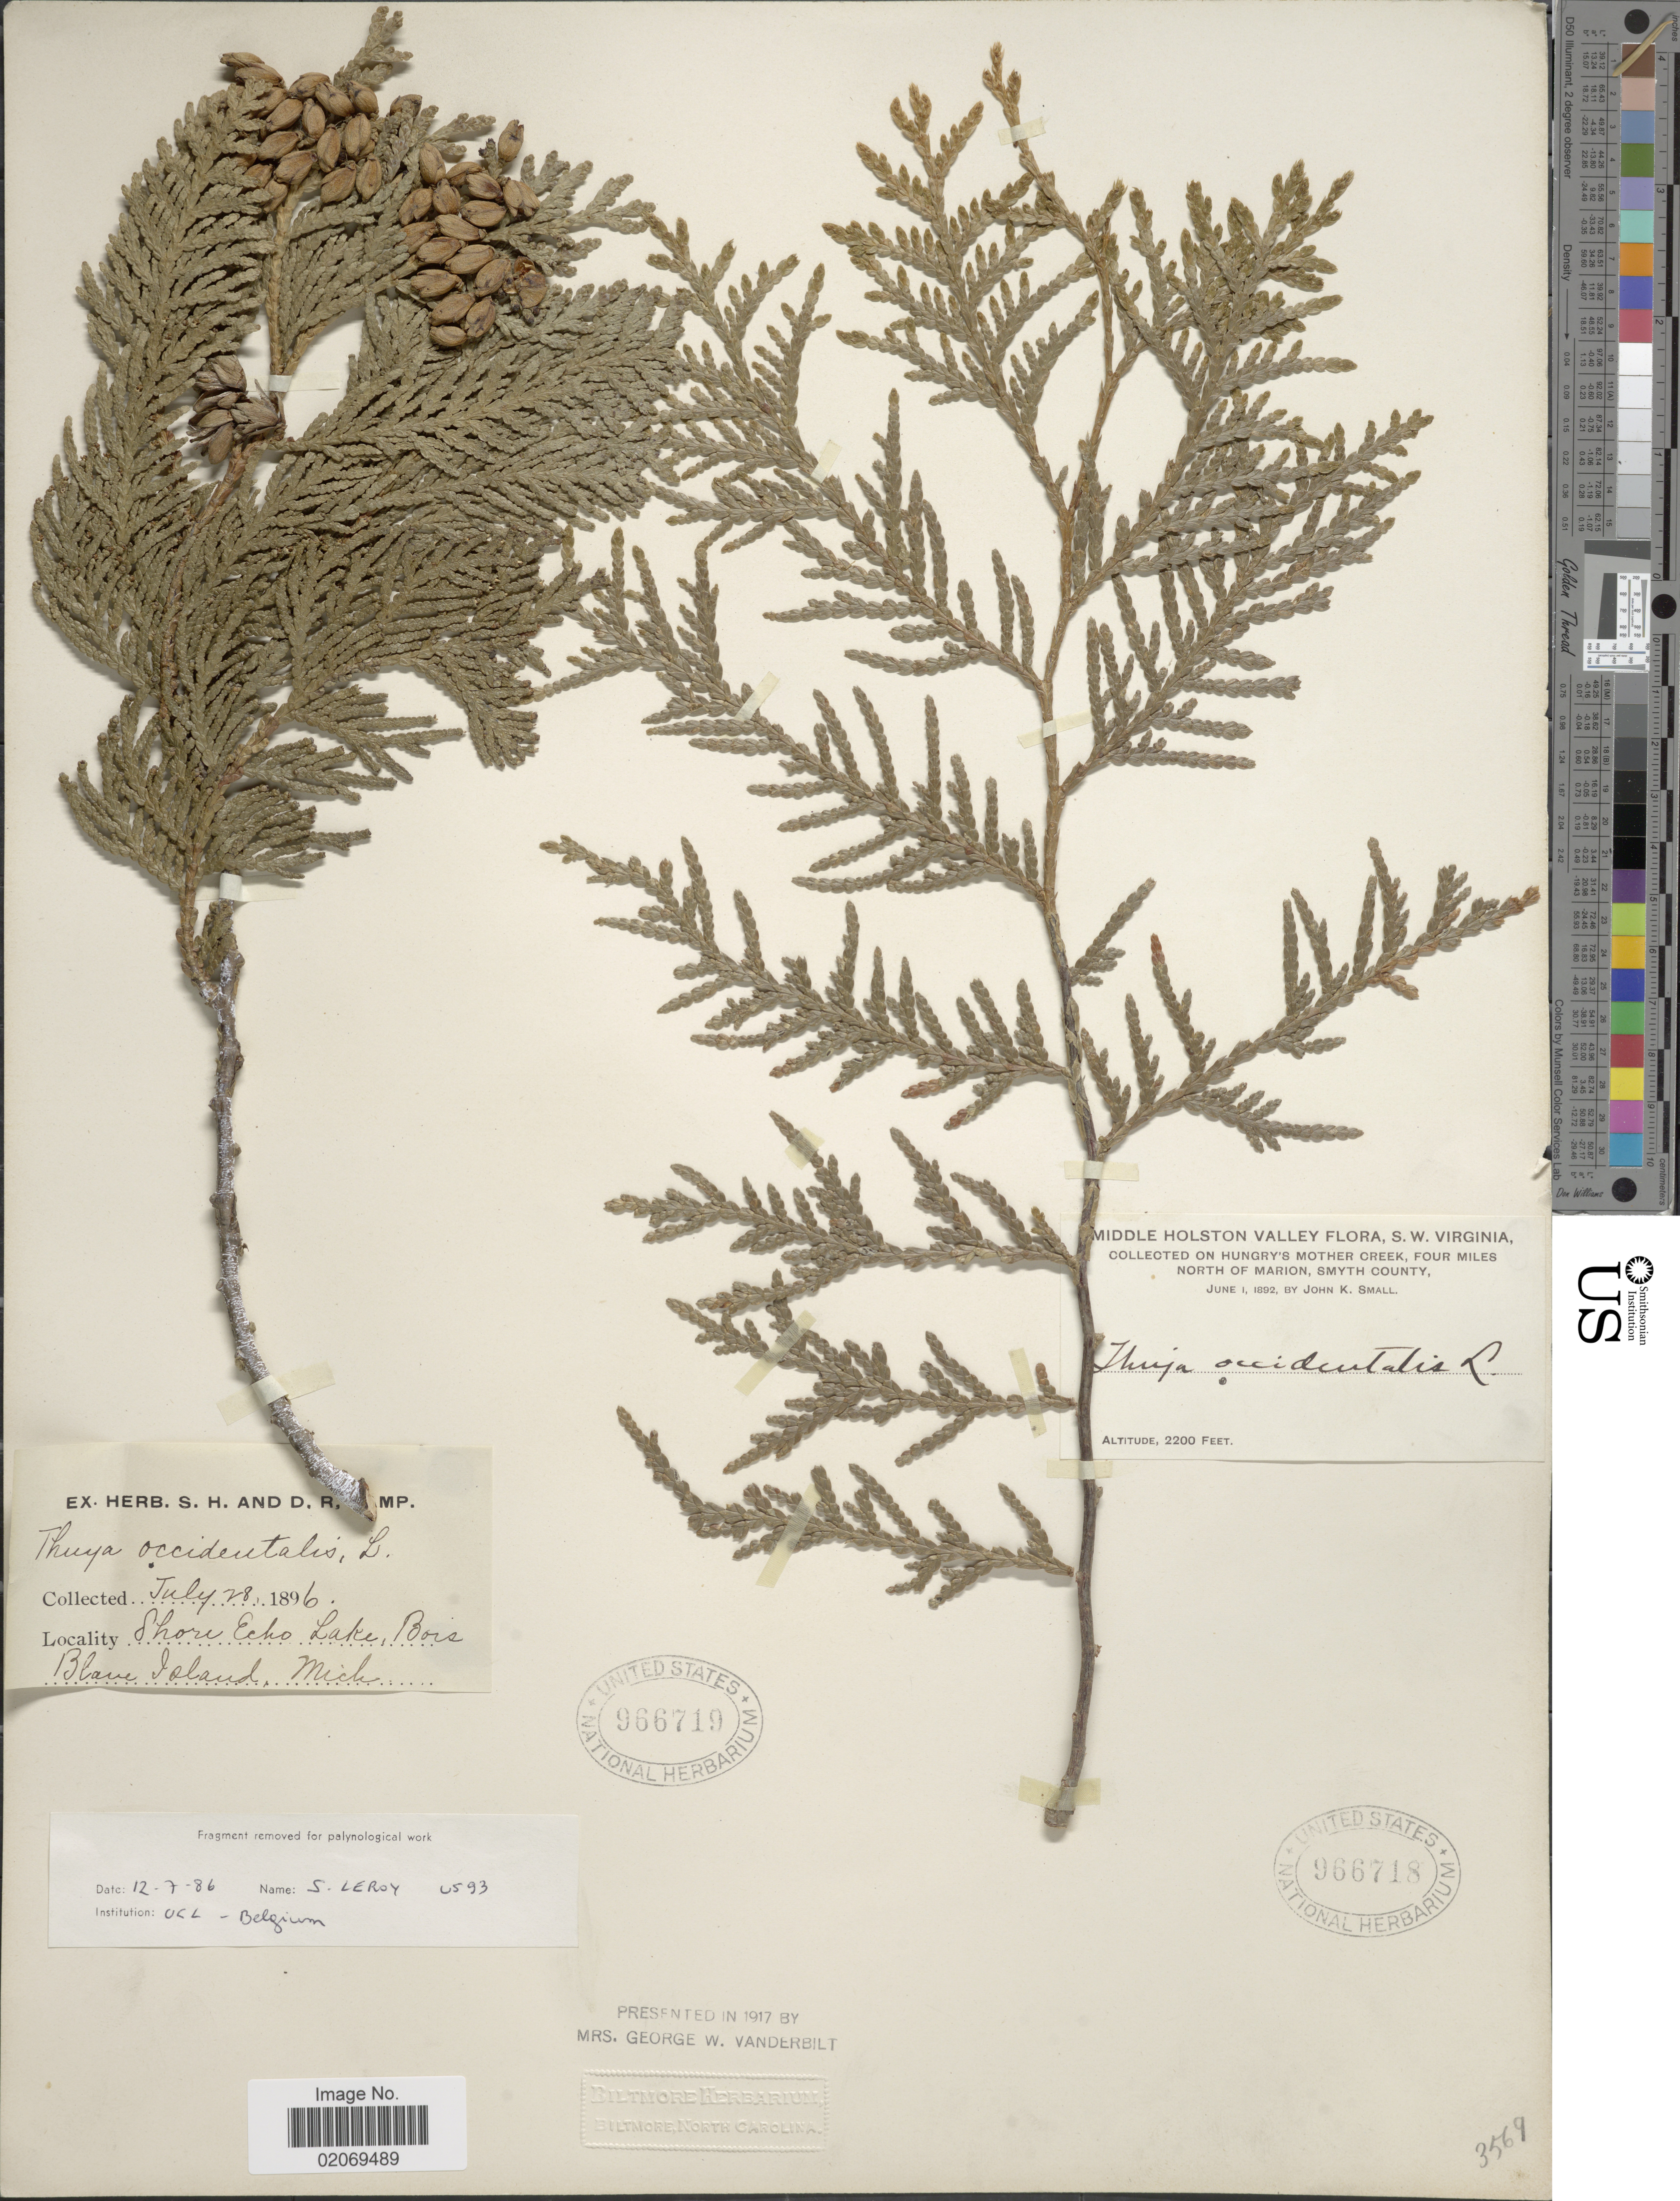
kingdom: Plantae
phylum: Tracheophyta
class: Pinopsida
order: Pinales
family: Cupressaceae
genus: Thuja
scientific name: Thuja occidentalis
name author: L.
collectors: J. K. Small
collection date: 1892-06-01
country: United States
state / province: Virginia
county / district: Smyth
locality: Middle Holston Valley, S.W. Virginia, on Hungry's Mother Creek, Four Miles North of Marion, Smyth County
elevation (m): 671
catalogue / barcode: US 966718